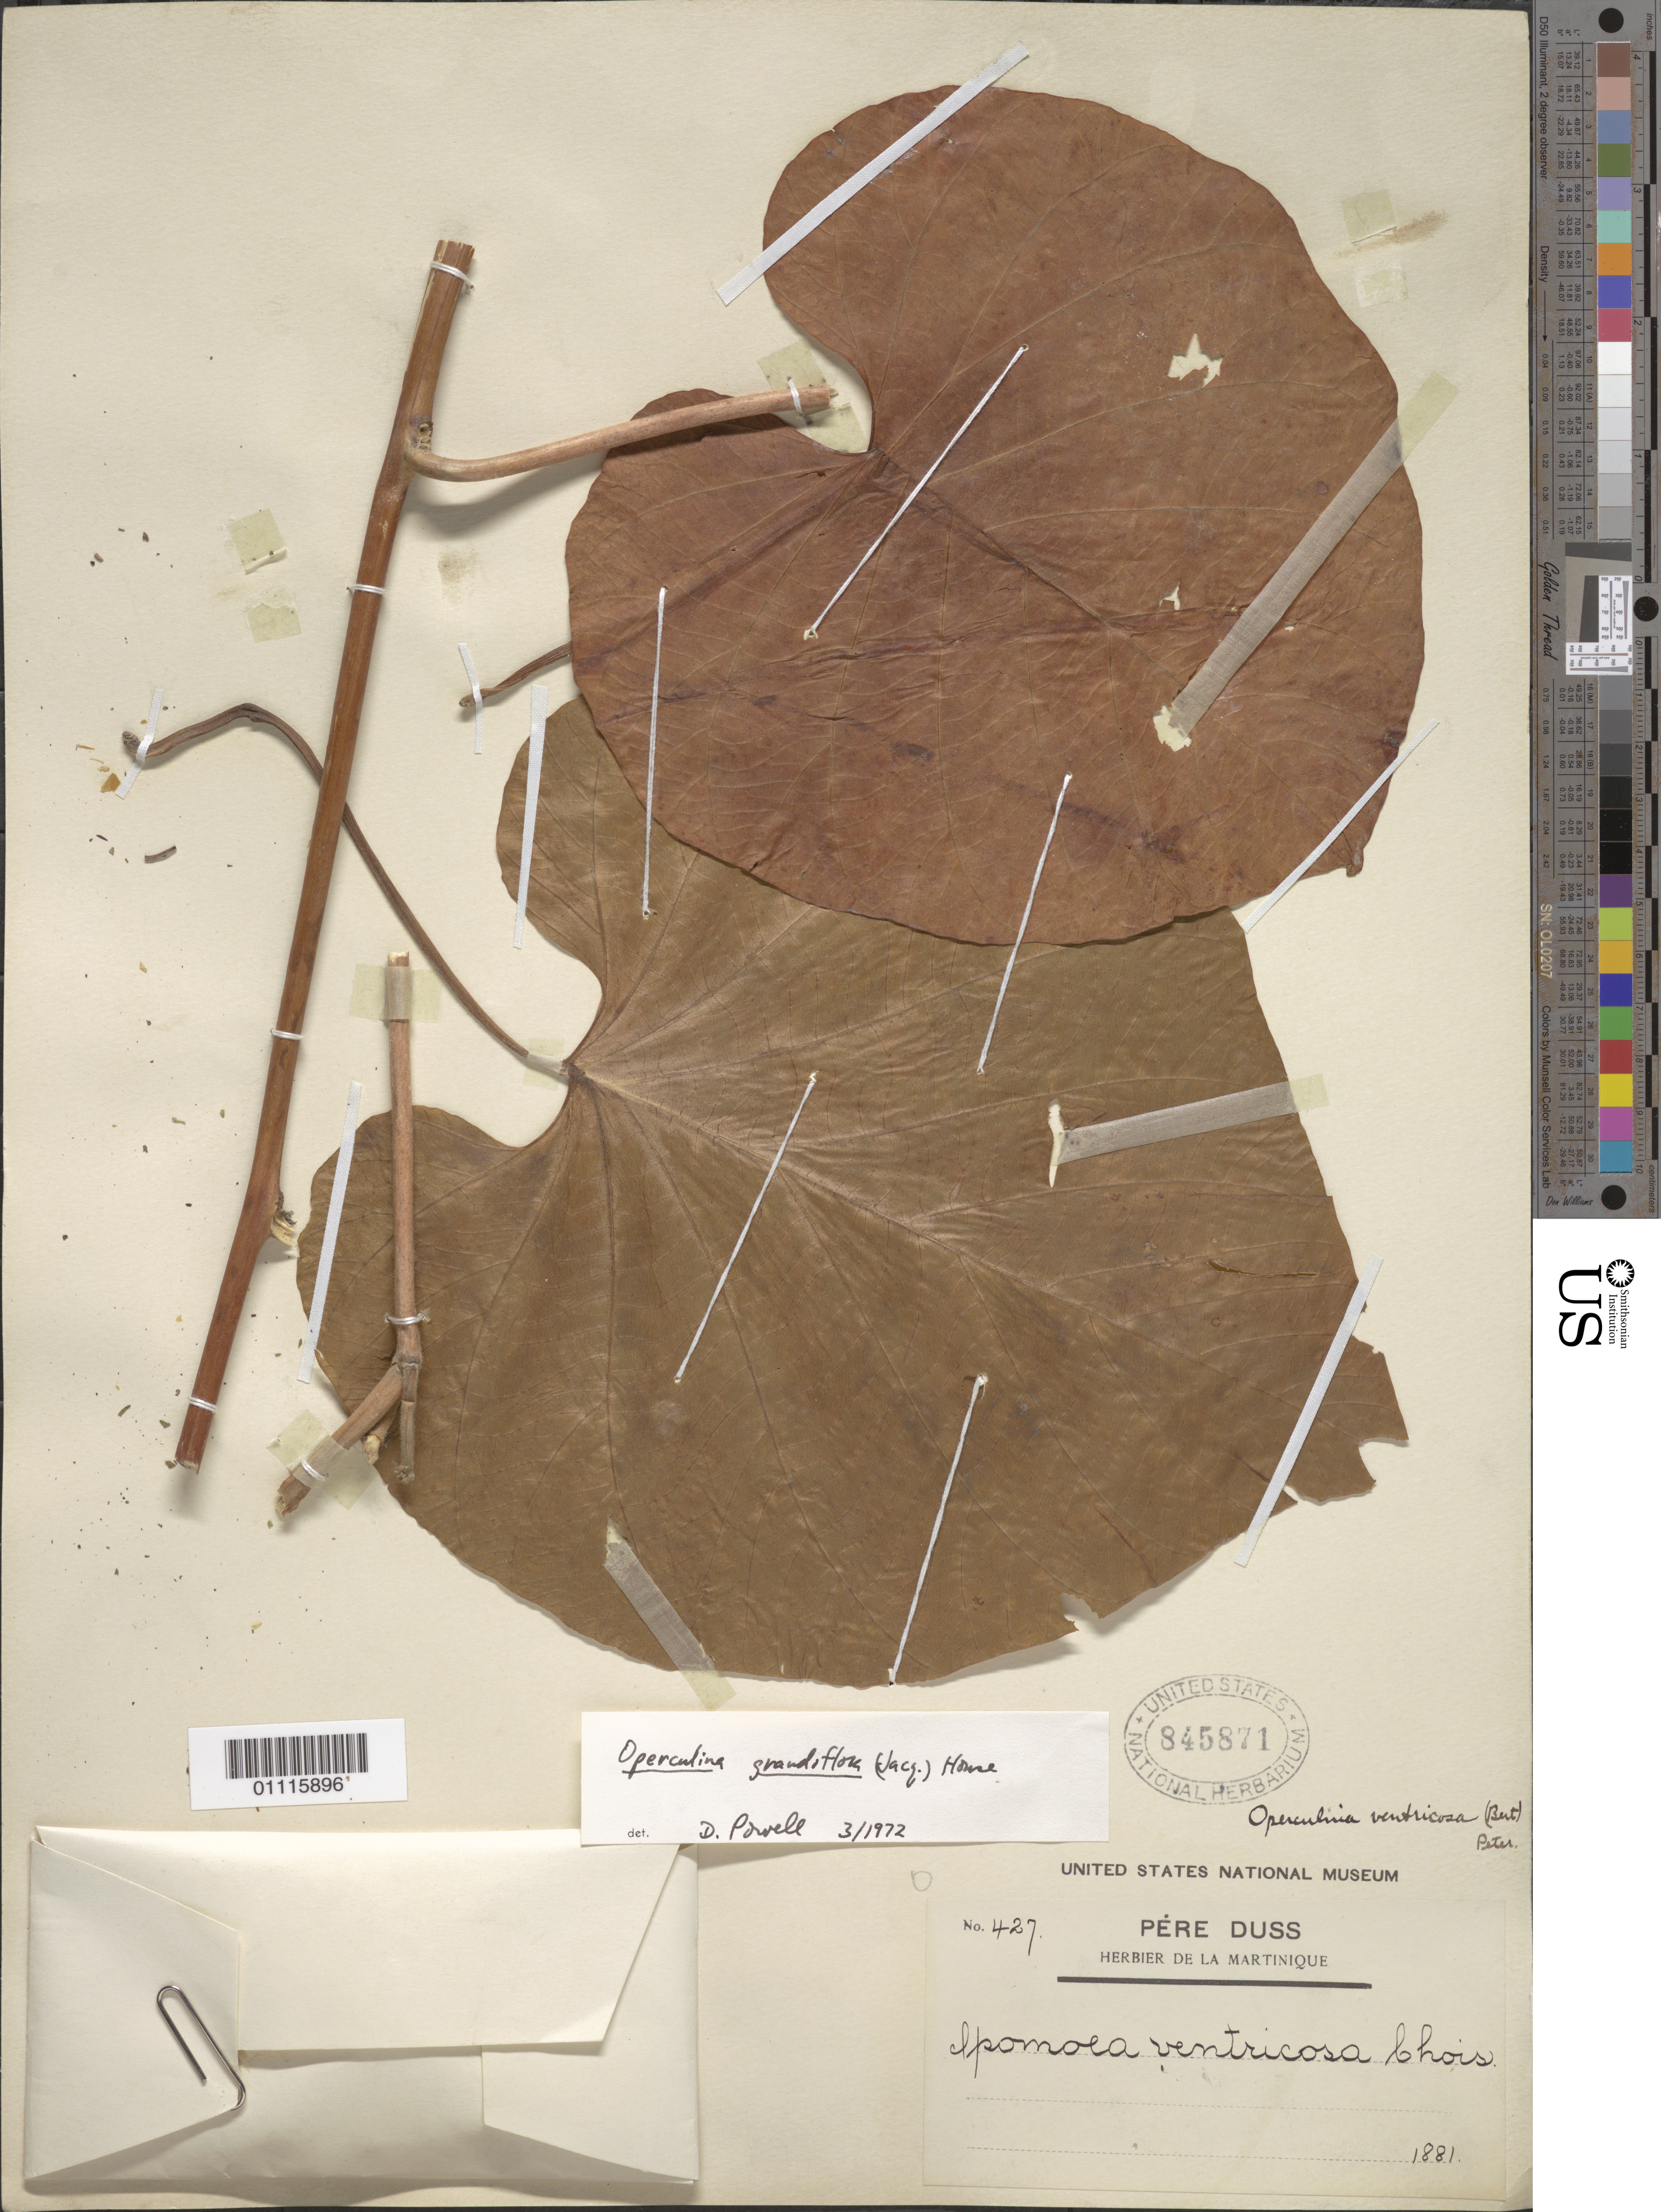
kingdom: Plantae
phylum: Tracheophyta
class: Magnoliopsida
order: Solanales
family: Convolvulaceae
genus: Operculina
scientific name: Operculina ventricosa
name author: (Aubl.) Barb. Rodr.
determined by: Staples, G. W.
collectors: Père Duss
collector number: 427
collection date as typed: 1881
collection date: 1881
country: Martinique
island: Martinique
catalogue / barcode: US 845871